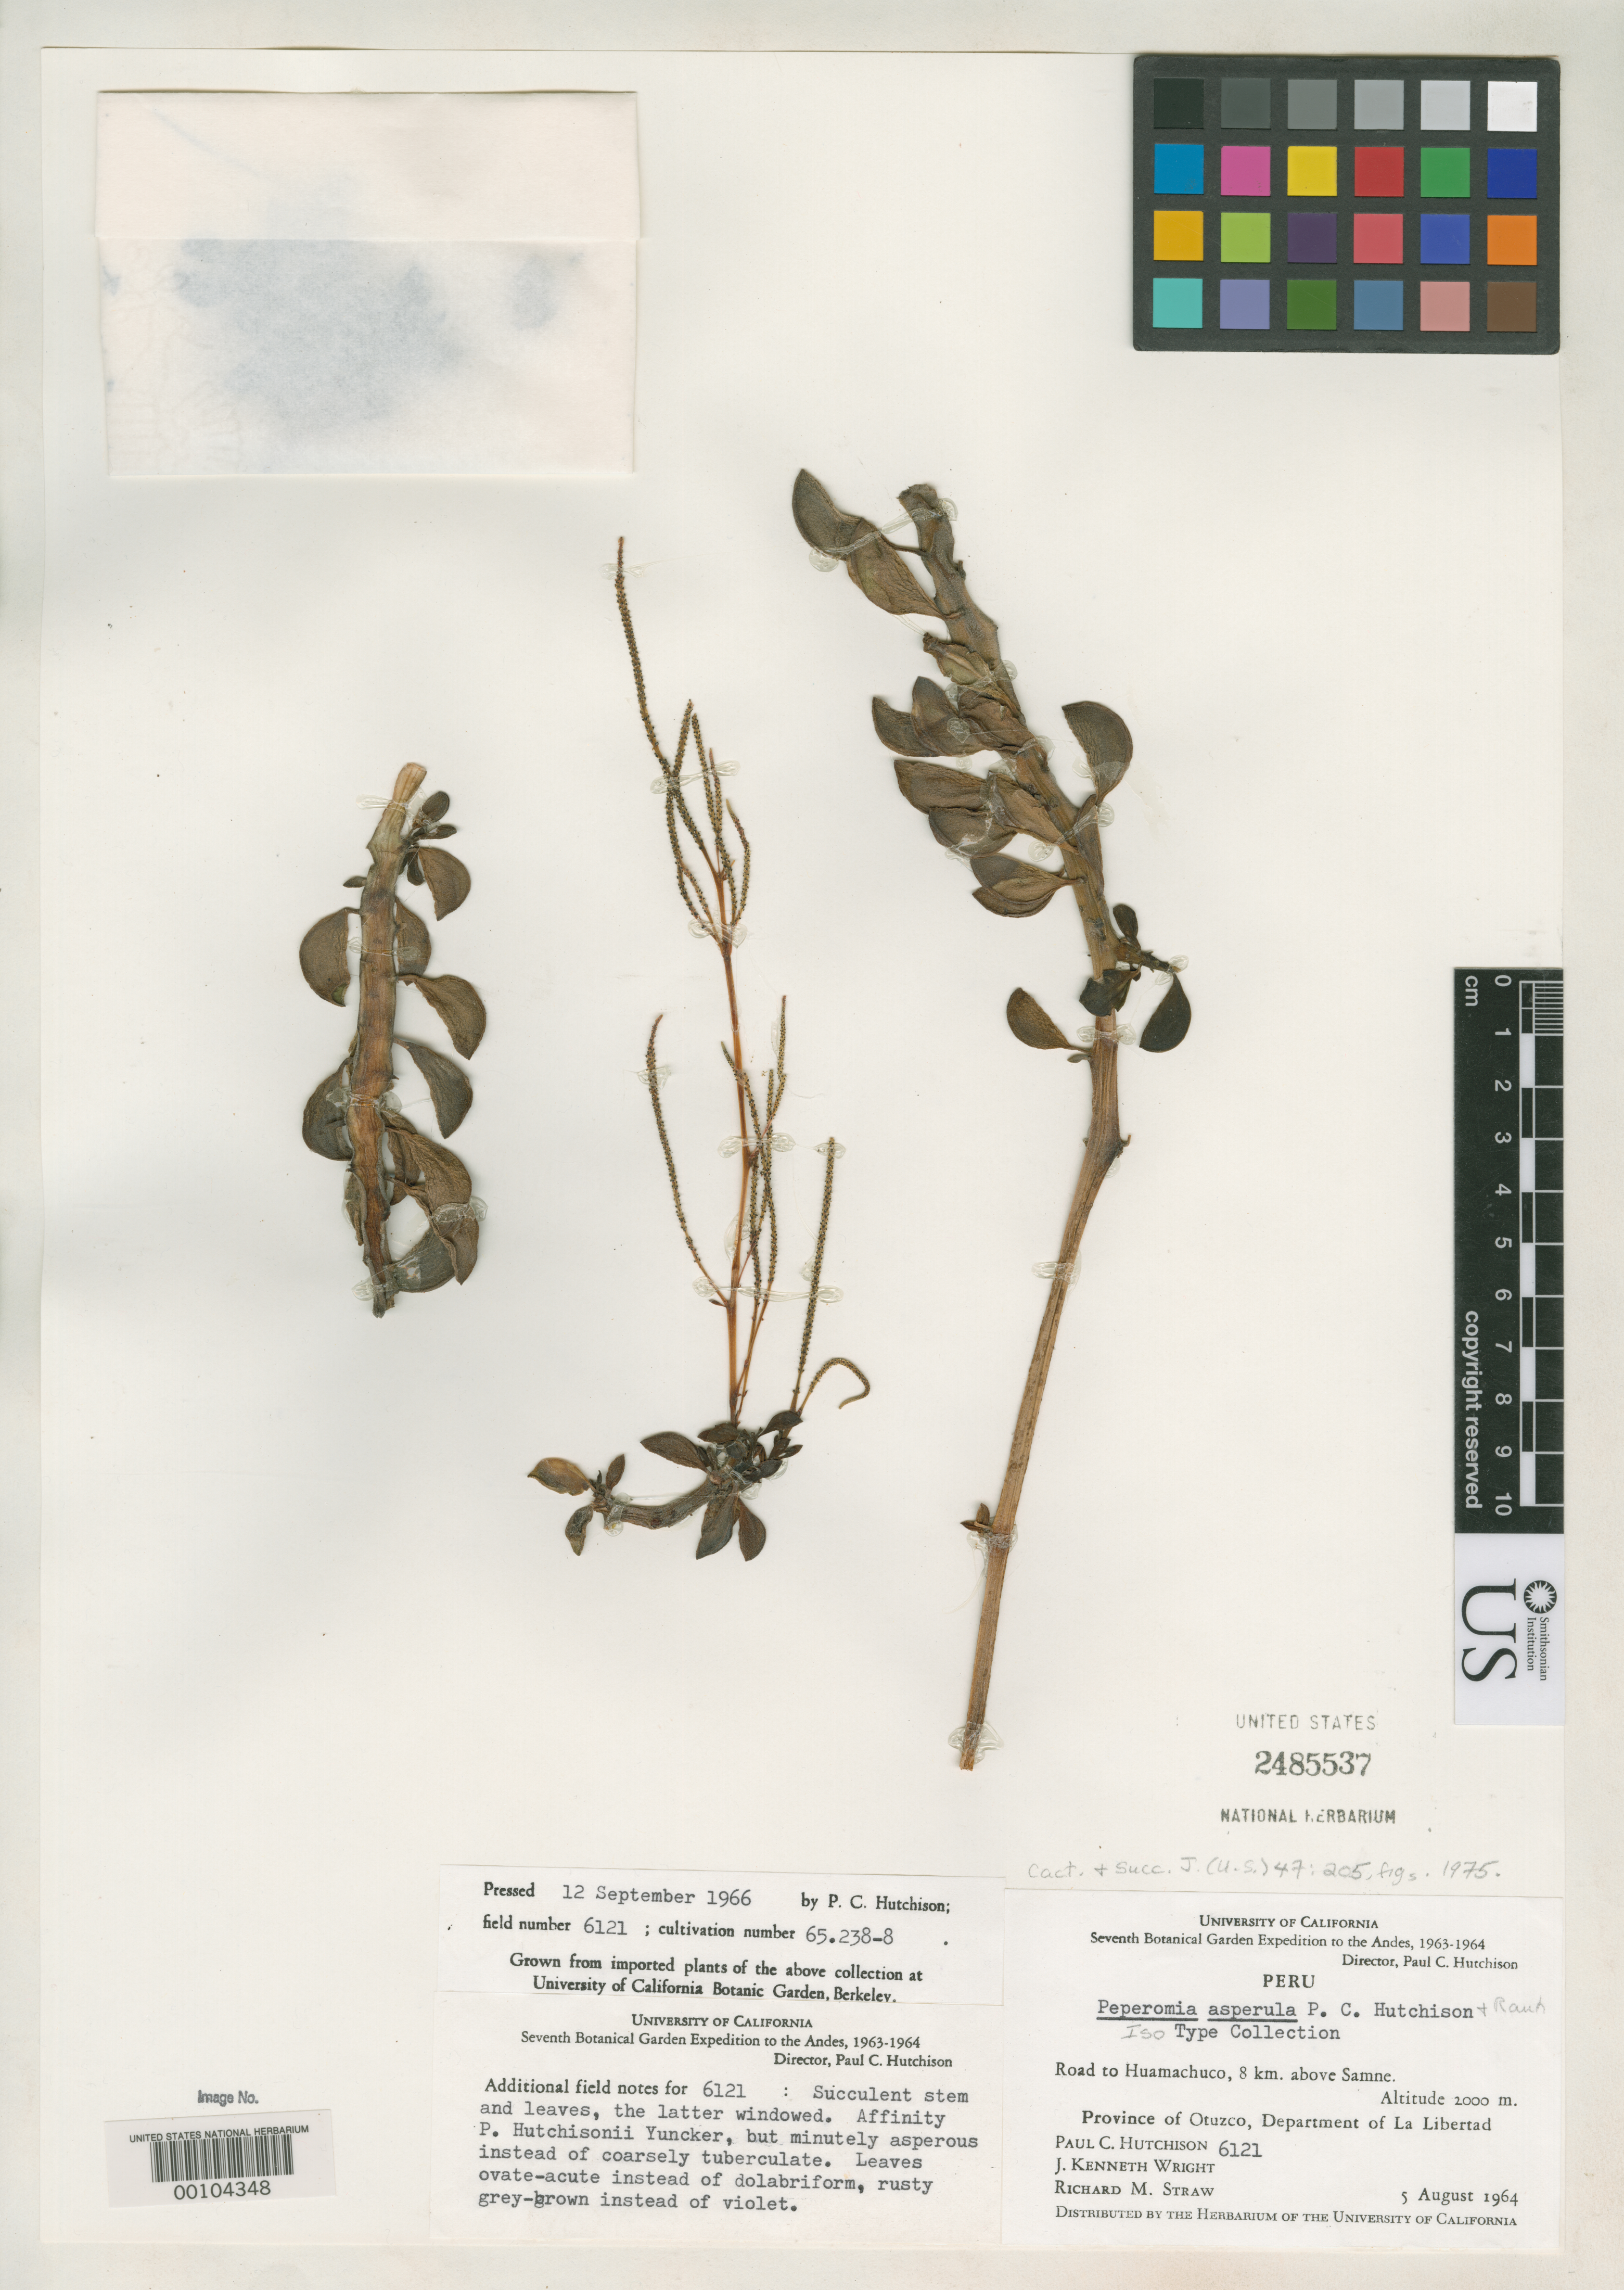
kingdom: Plantae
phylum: Tracheophyta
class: Magnoliopsida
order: Piperales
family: Piperaceae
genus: Peperomia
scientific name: Peperomia asperula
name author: Hutchison & Rauh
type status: Isotype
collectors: P. C. Hutchison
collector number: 6121, 65.238-8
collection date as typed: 05 Aug 1964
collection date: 1964-08-05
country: Peru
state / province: La Libertad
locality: Road to Huamachuco, 8 km above Samne.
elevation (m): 2000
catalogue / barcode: US 2485537